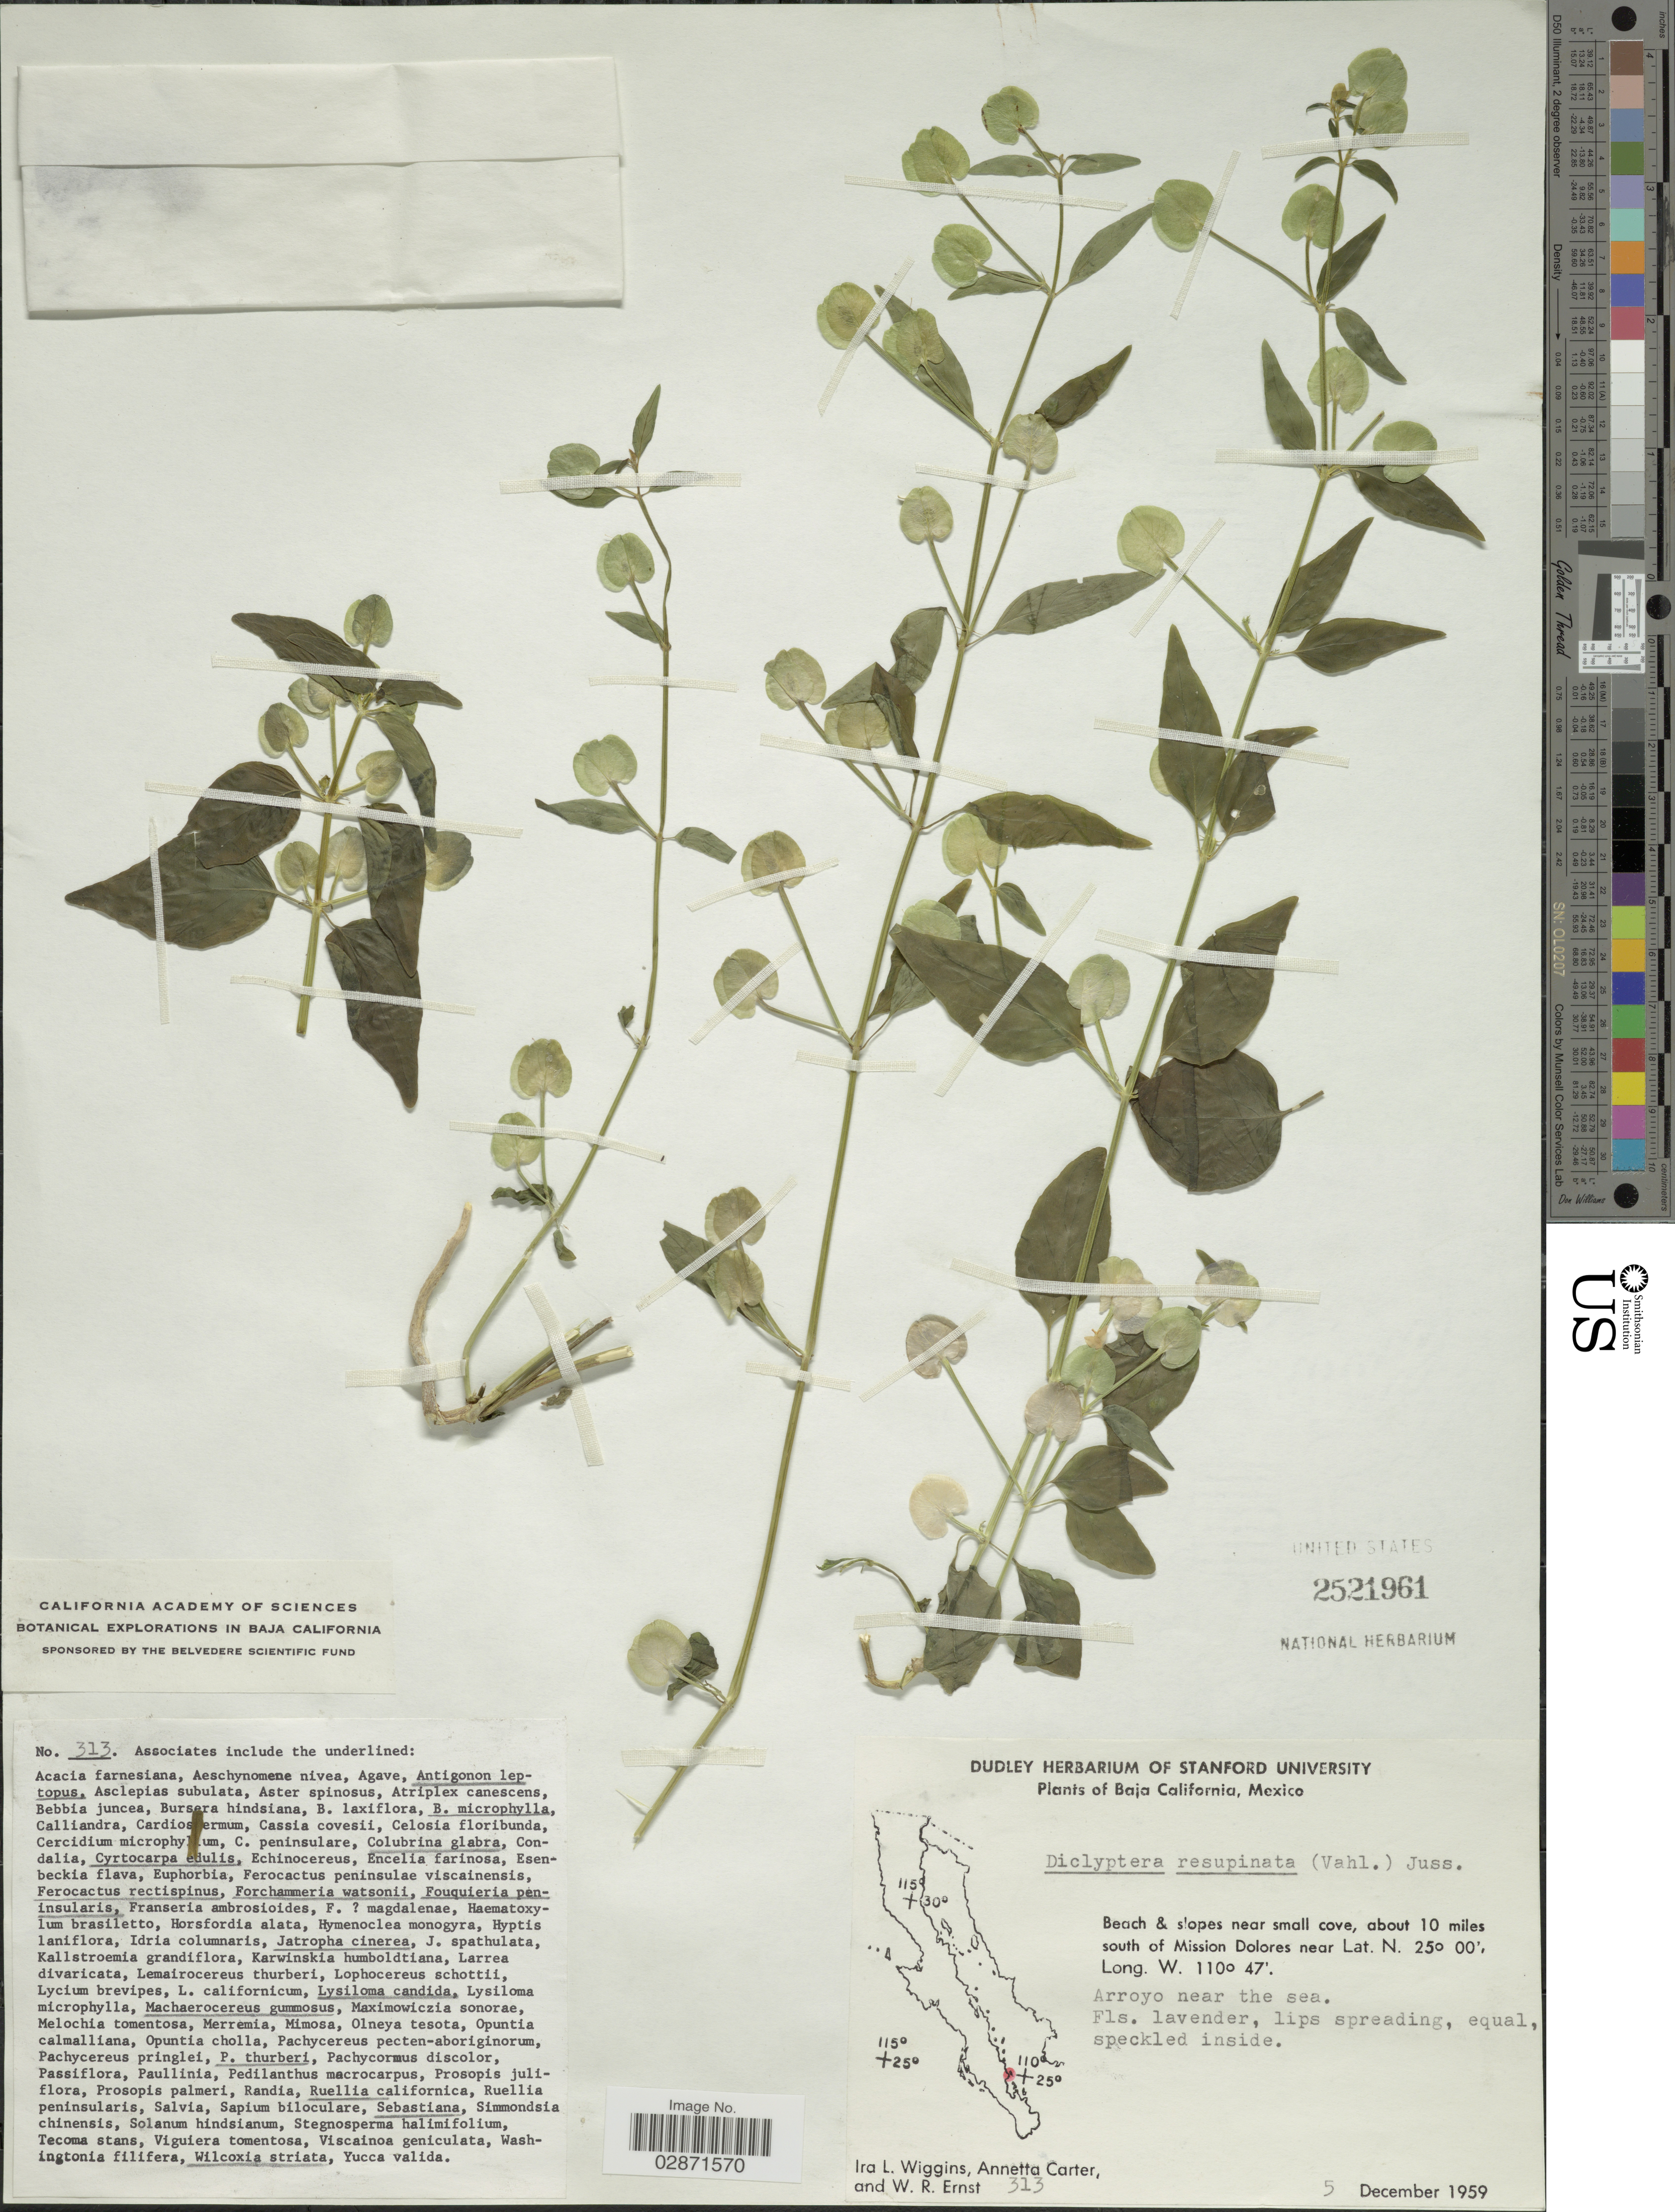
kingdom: Plantae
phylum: Tracheophyta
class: Magnoliopsida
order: Lamiales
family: Acanthaceae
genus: Dicliptera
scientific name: Dicliptera resupinata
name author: (Vahl) Juss.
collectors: I. L. Wiggins, A. Carter & W. R. Ernst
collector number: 313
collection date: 1959-12-05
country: Mexico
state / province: Baja California Sur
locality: Beach & slopes near small cove, about 10 miles south of Mission Dolores, Arroyo near the sea.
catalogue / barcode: US 2521961